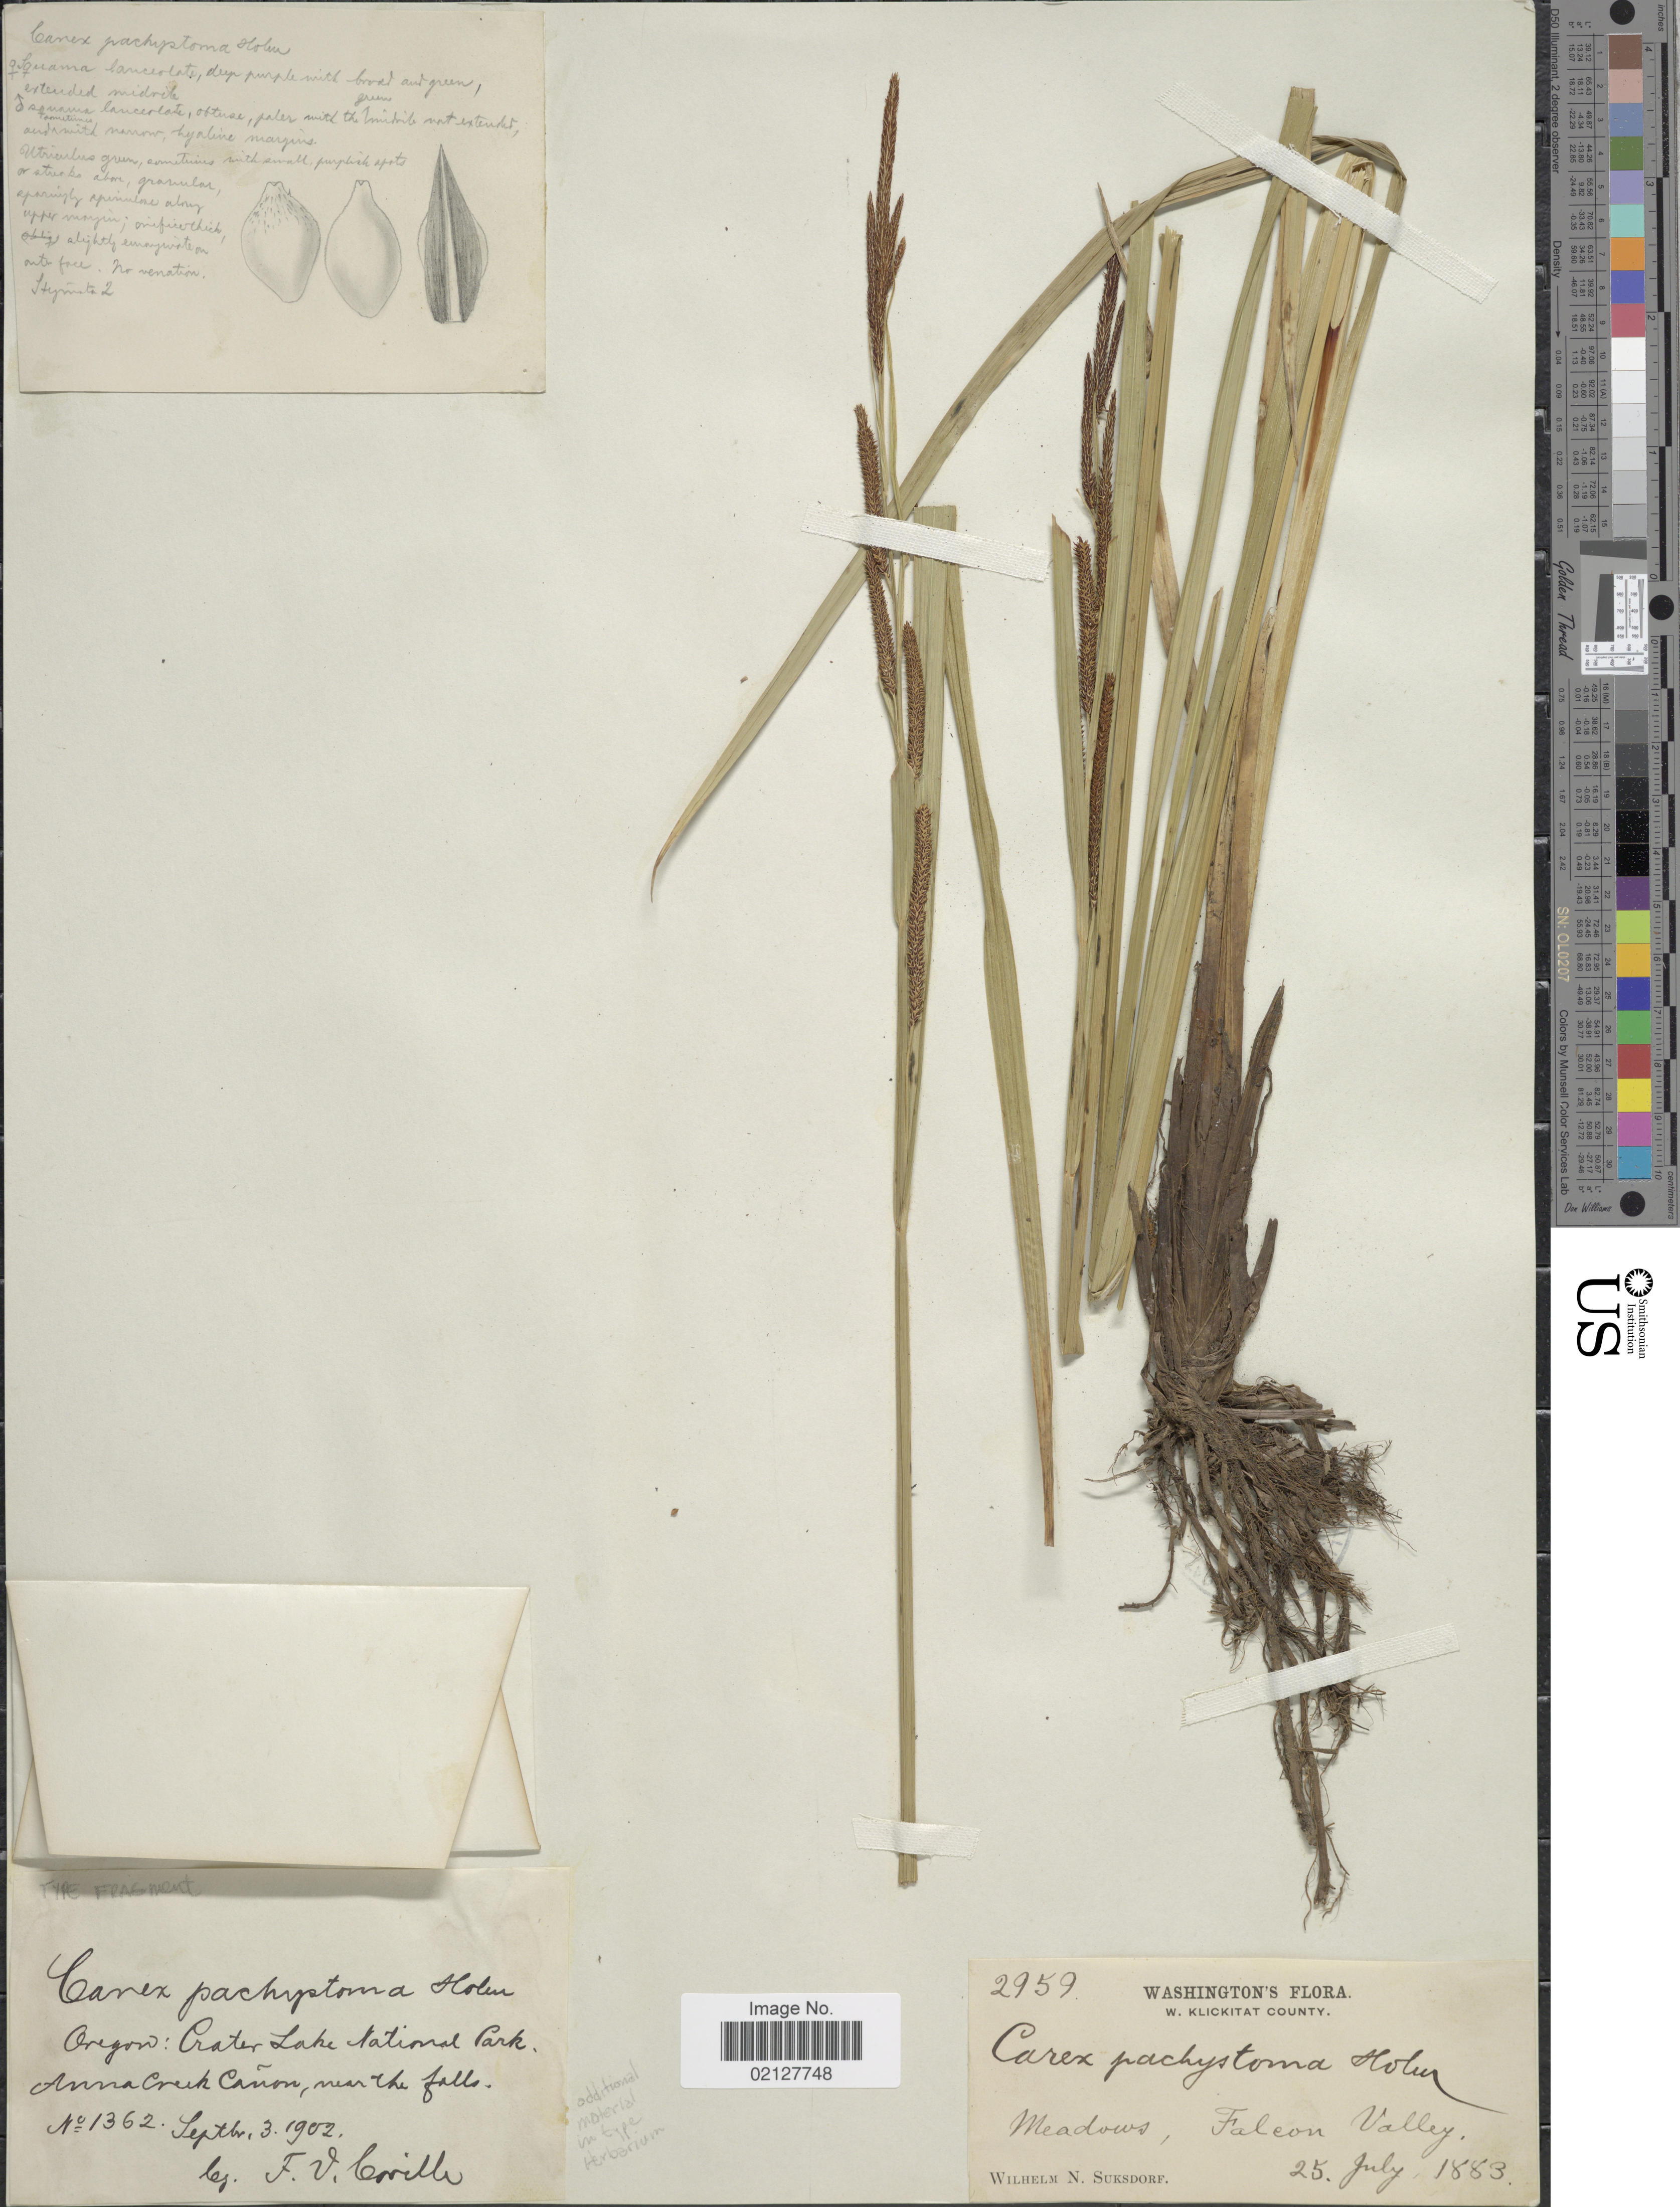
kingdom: Plantae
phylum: Tracheophyta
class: Liliopsida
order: Poales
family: Cyperaceae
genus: Carex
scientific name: Carex aquatilis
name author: Wahlenb.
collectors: W. N. Suksdorf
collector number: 2959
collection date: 1883-07-25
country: United States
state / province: Washington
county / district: Klickitat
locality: W. Klickitat County, Falcon Valley